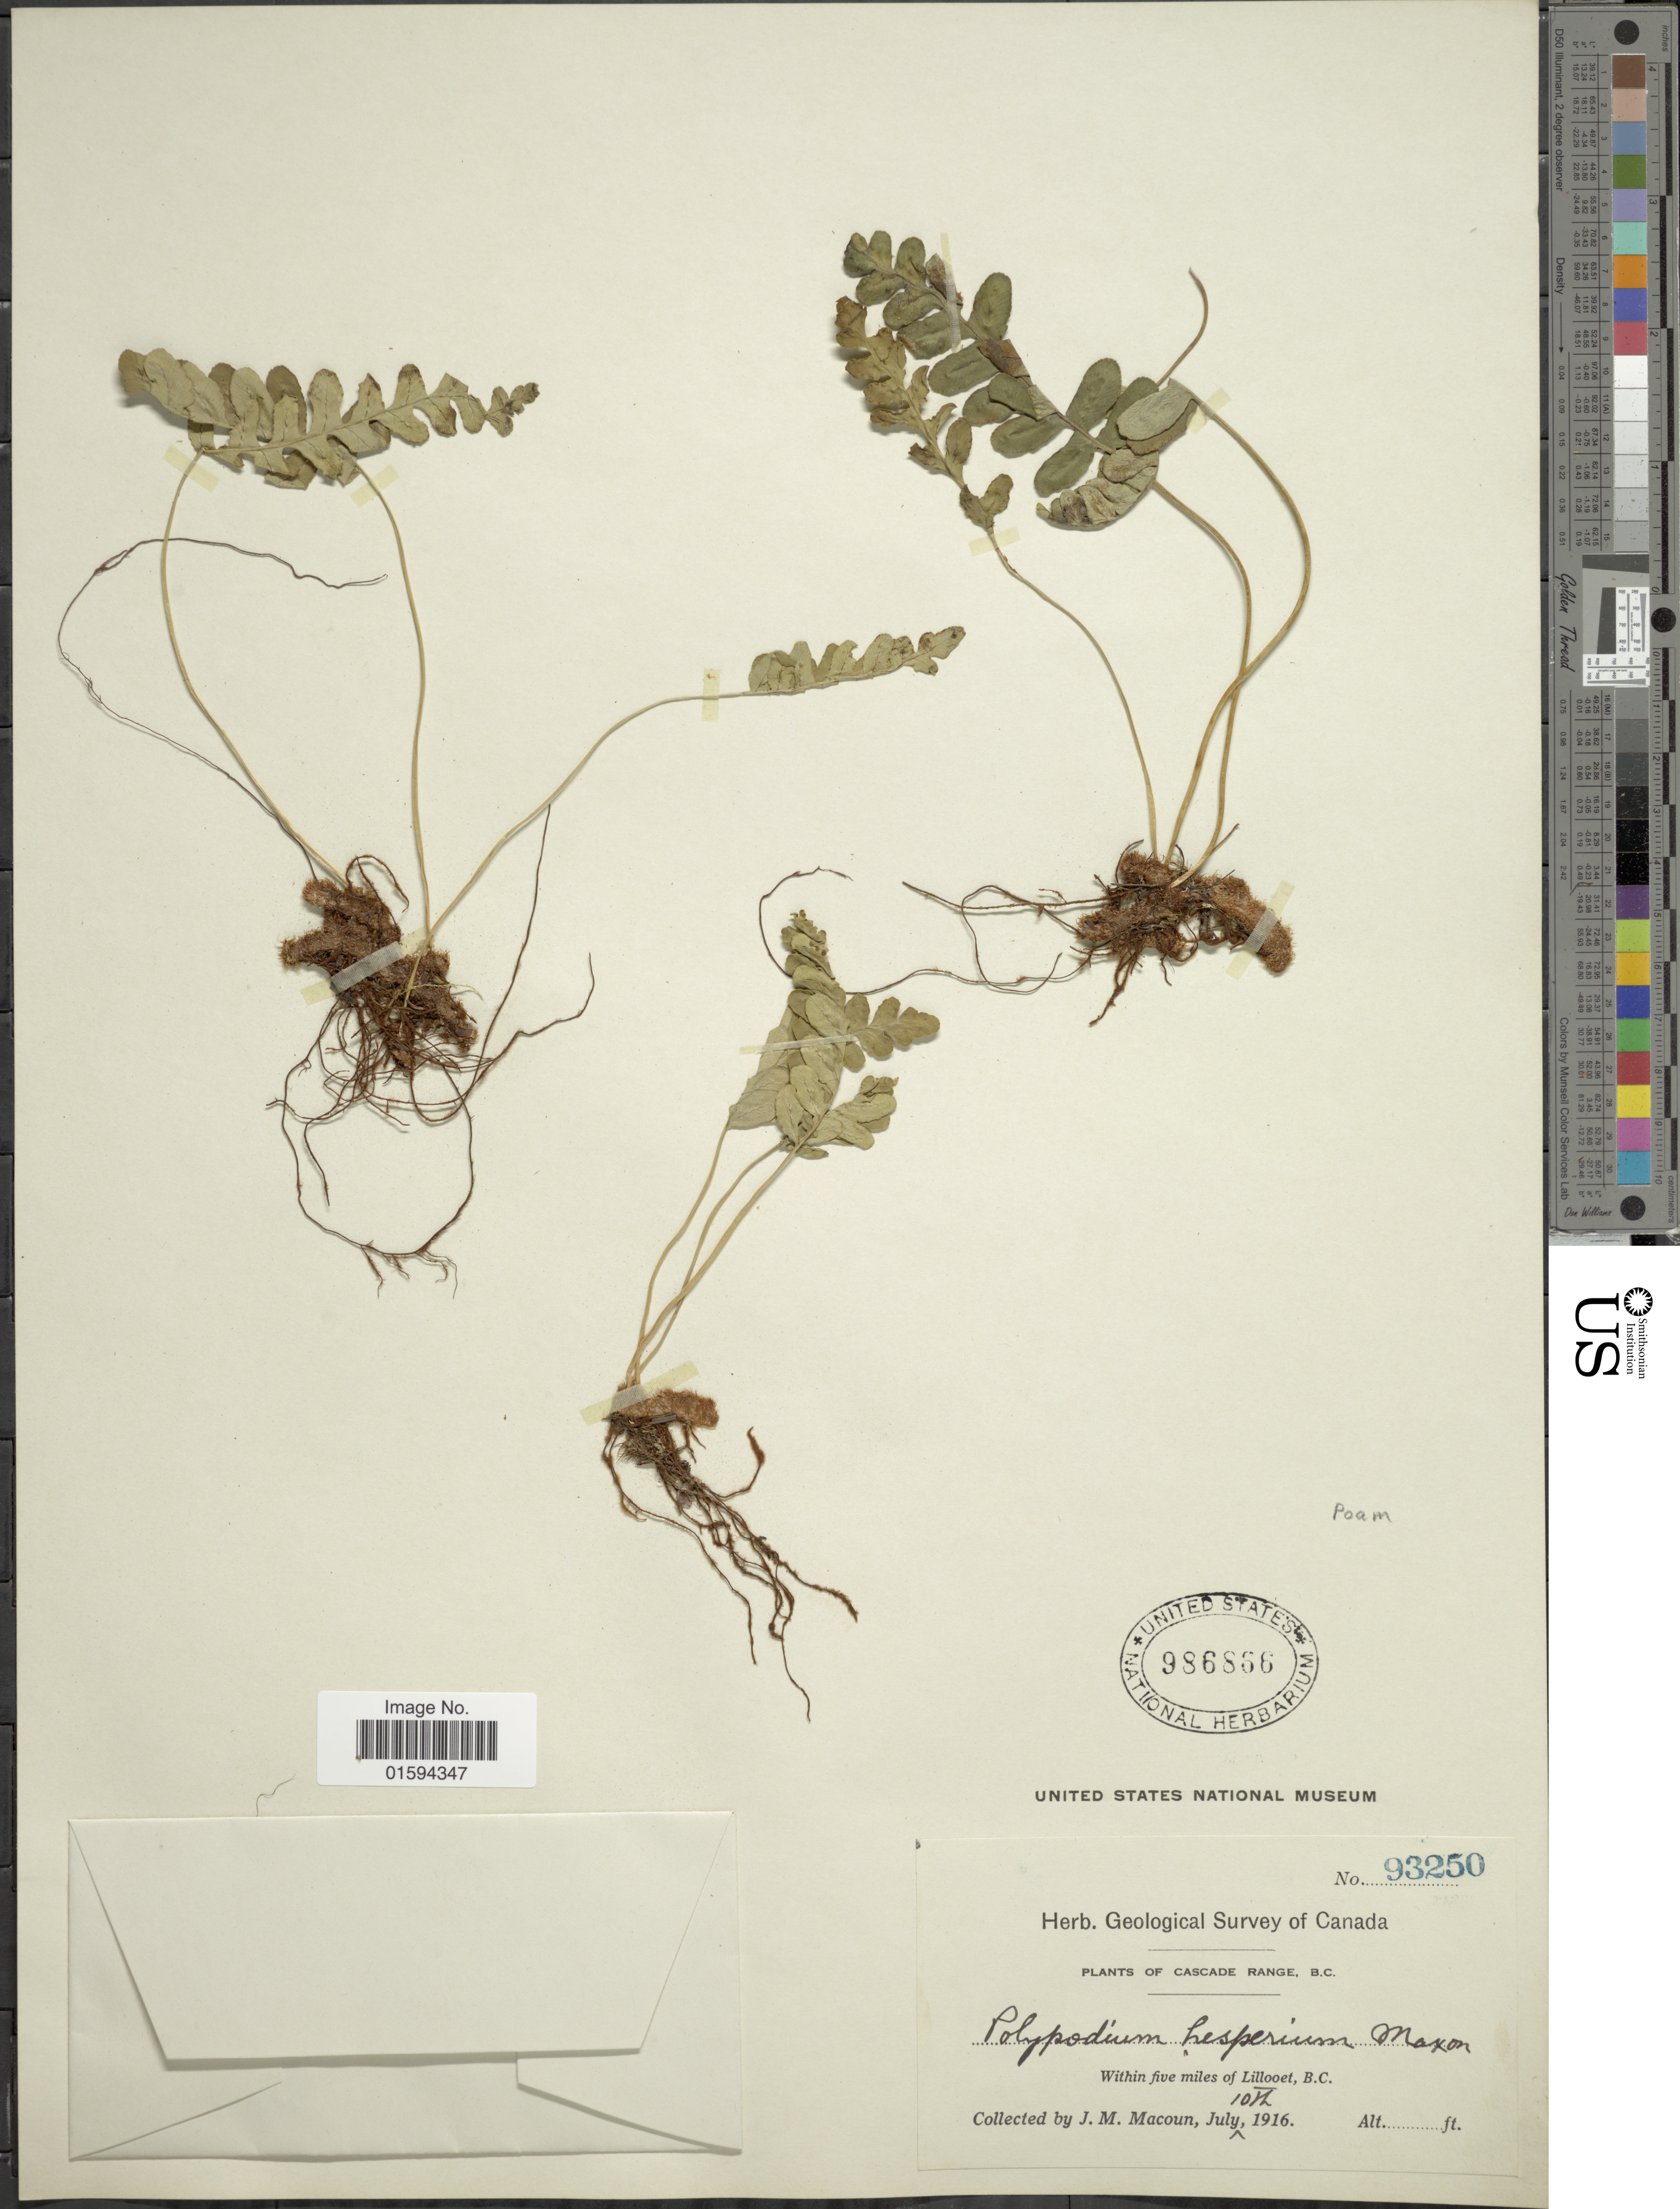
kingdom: Plantae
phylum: Tracheophyta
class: Polypodiopsida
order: Polypodiales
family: Polypodiaceae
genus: Polypodium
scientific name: Polypodium amorphum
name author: Suksd.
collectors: J. M. Macoun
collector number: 93250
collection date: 1916-07-10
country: Canada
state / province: British Columbia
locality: Cascade Range, within five miles of Lillooet.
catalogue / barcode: US 986866